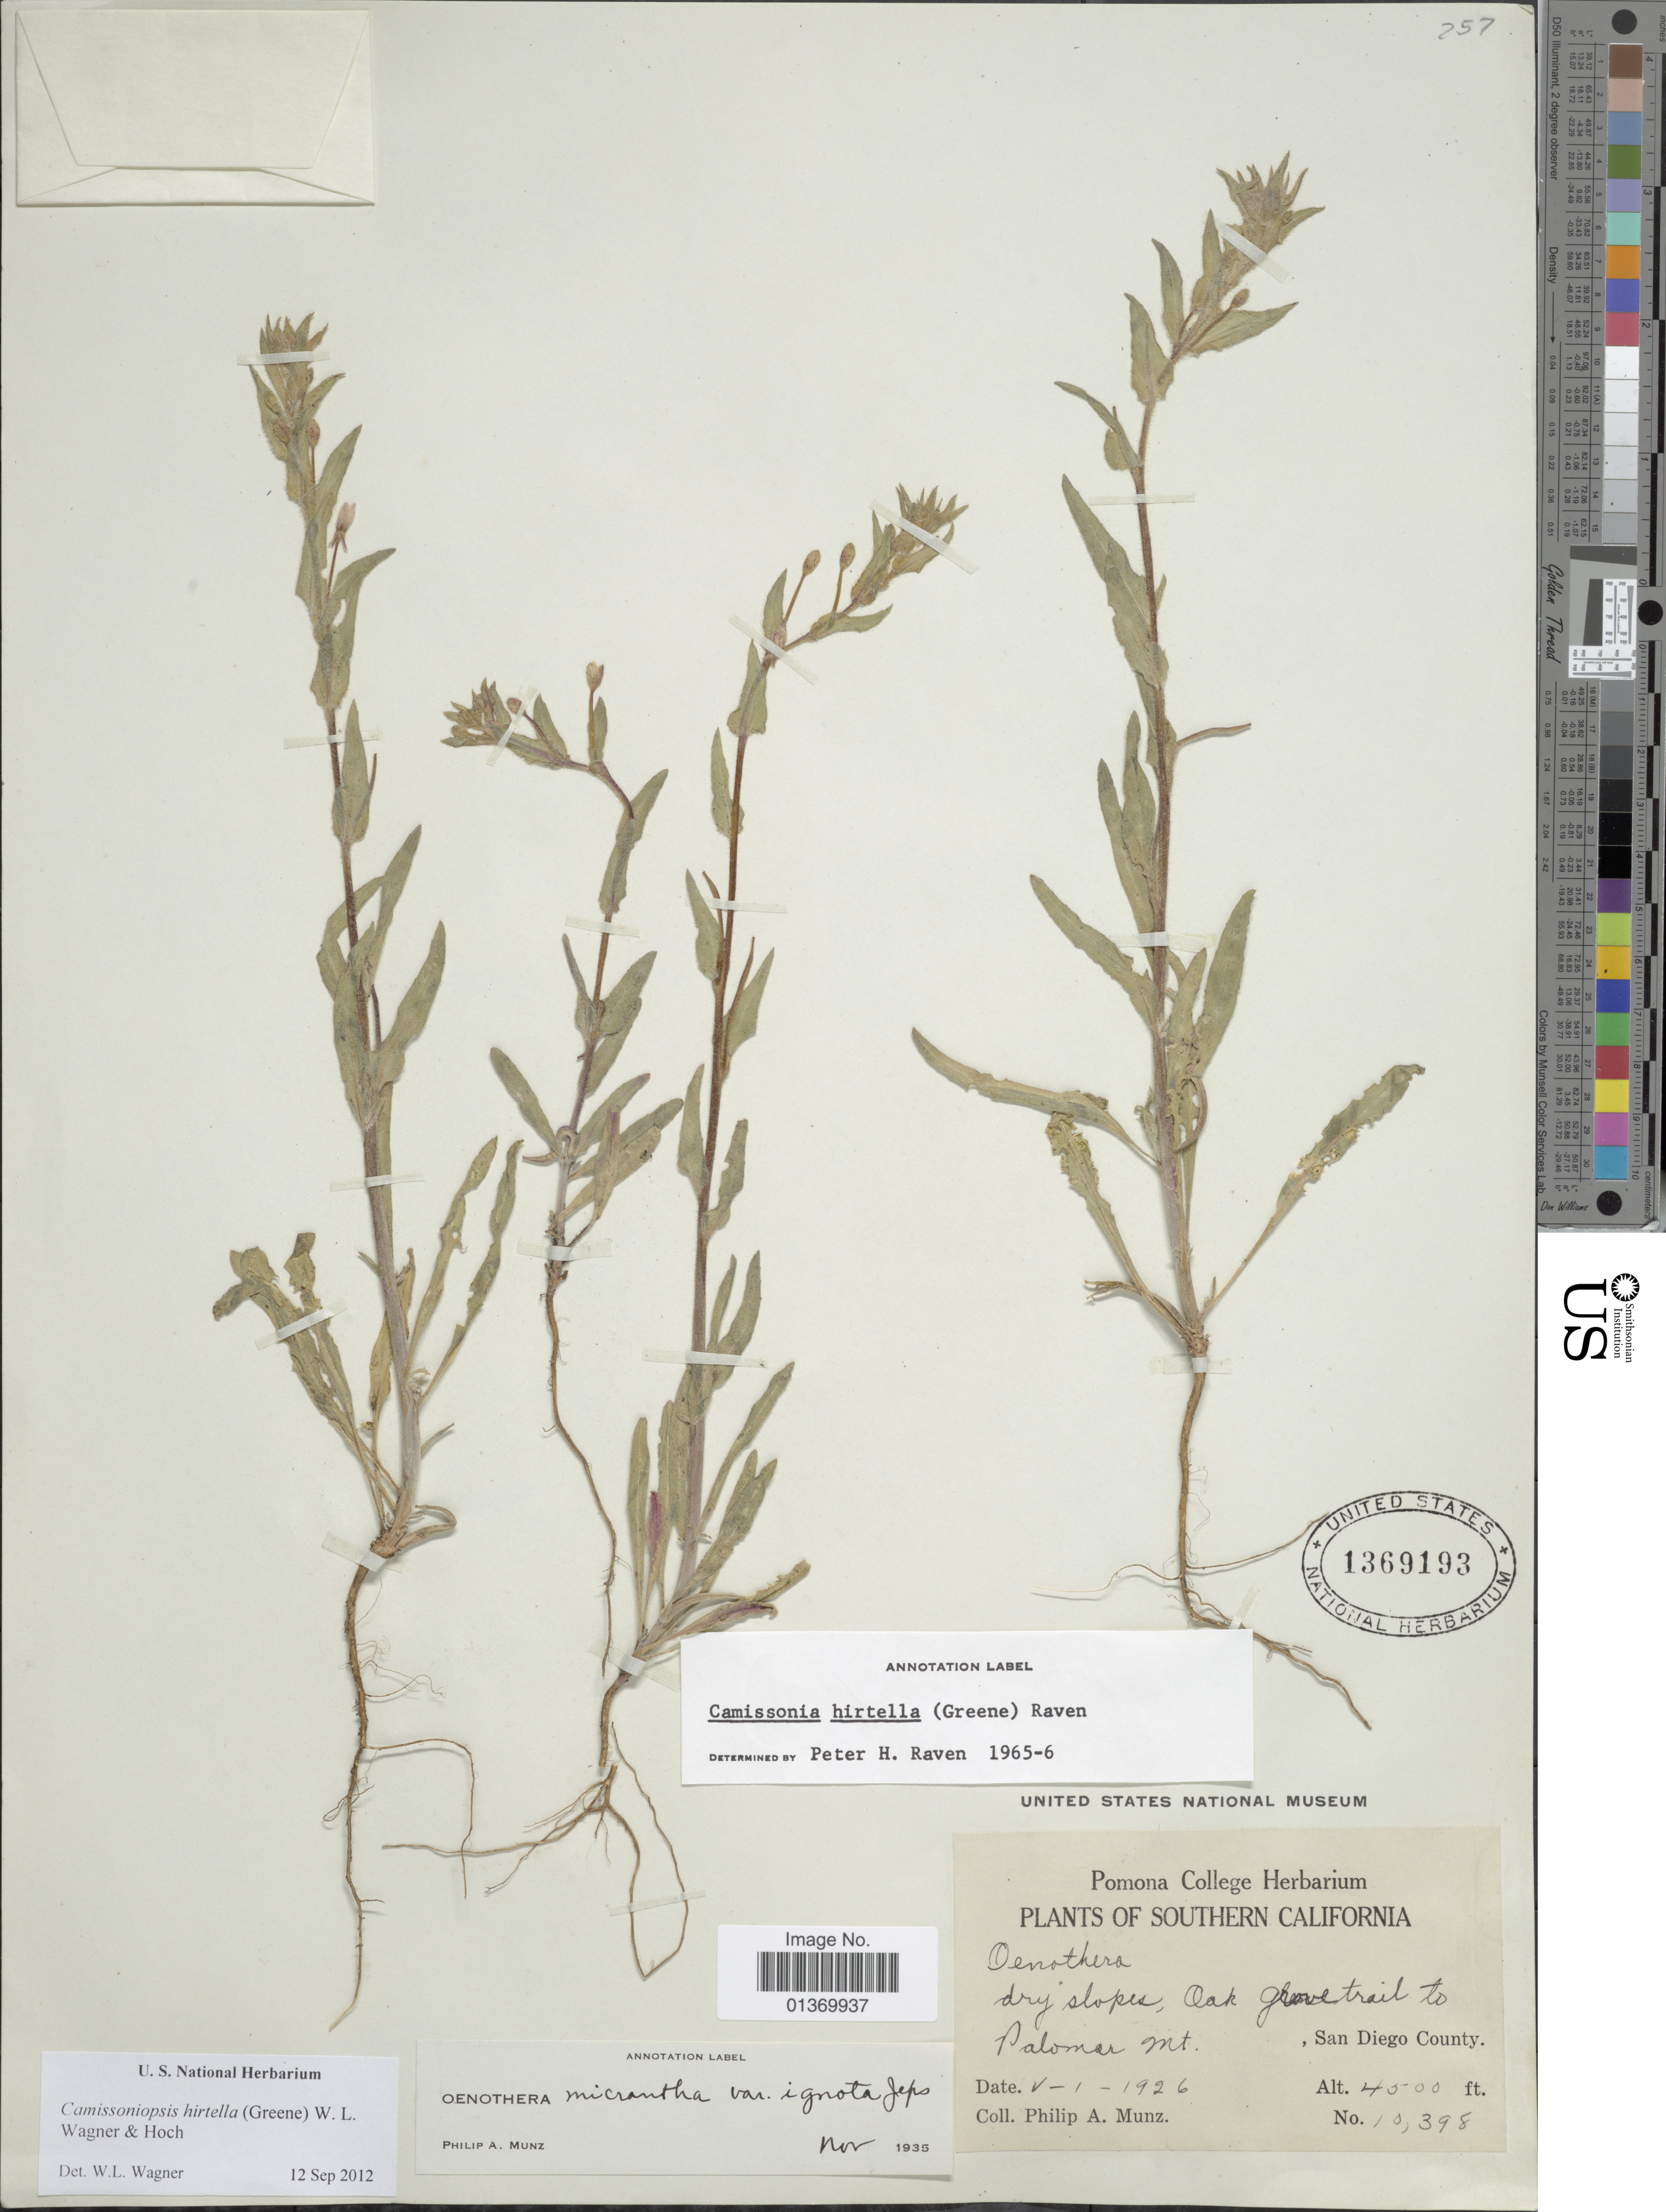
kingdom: Plantae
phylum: Tracheophyta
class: Magnoliopsida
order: Myrtales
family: Onagraceae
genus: Camissoniopsis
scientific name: Camissoniopsis hirtella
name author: (Greene) W.L. Wagner & Hoch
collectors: P. A. Munz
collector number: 10398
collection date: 1926-05-01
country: United States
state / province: California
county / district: San Diego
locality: Southern California, Oak grove trail to Palomar Mt, San Diego County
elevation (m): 1372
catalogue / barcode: US 1369193